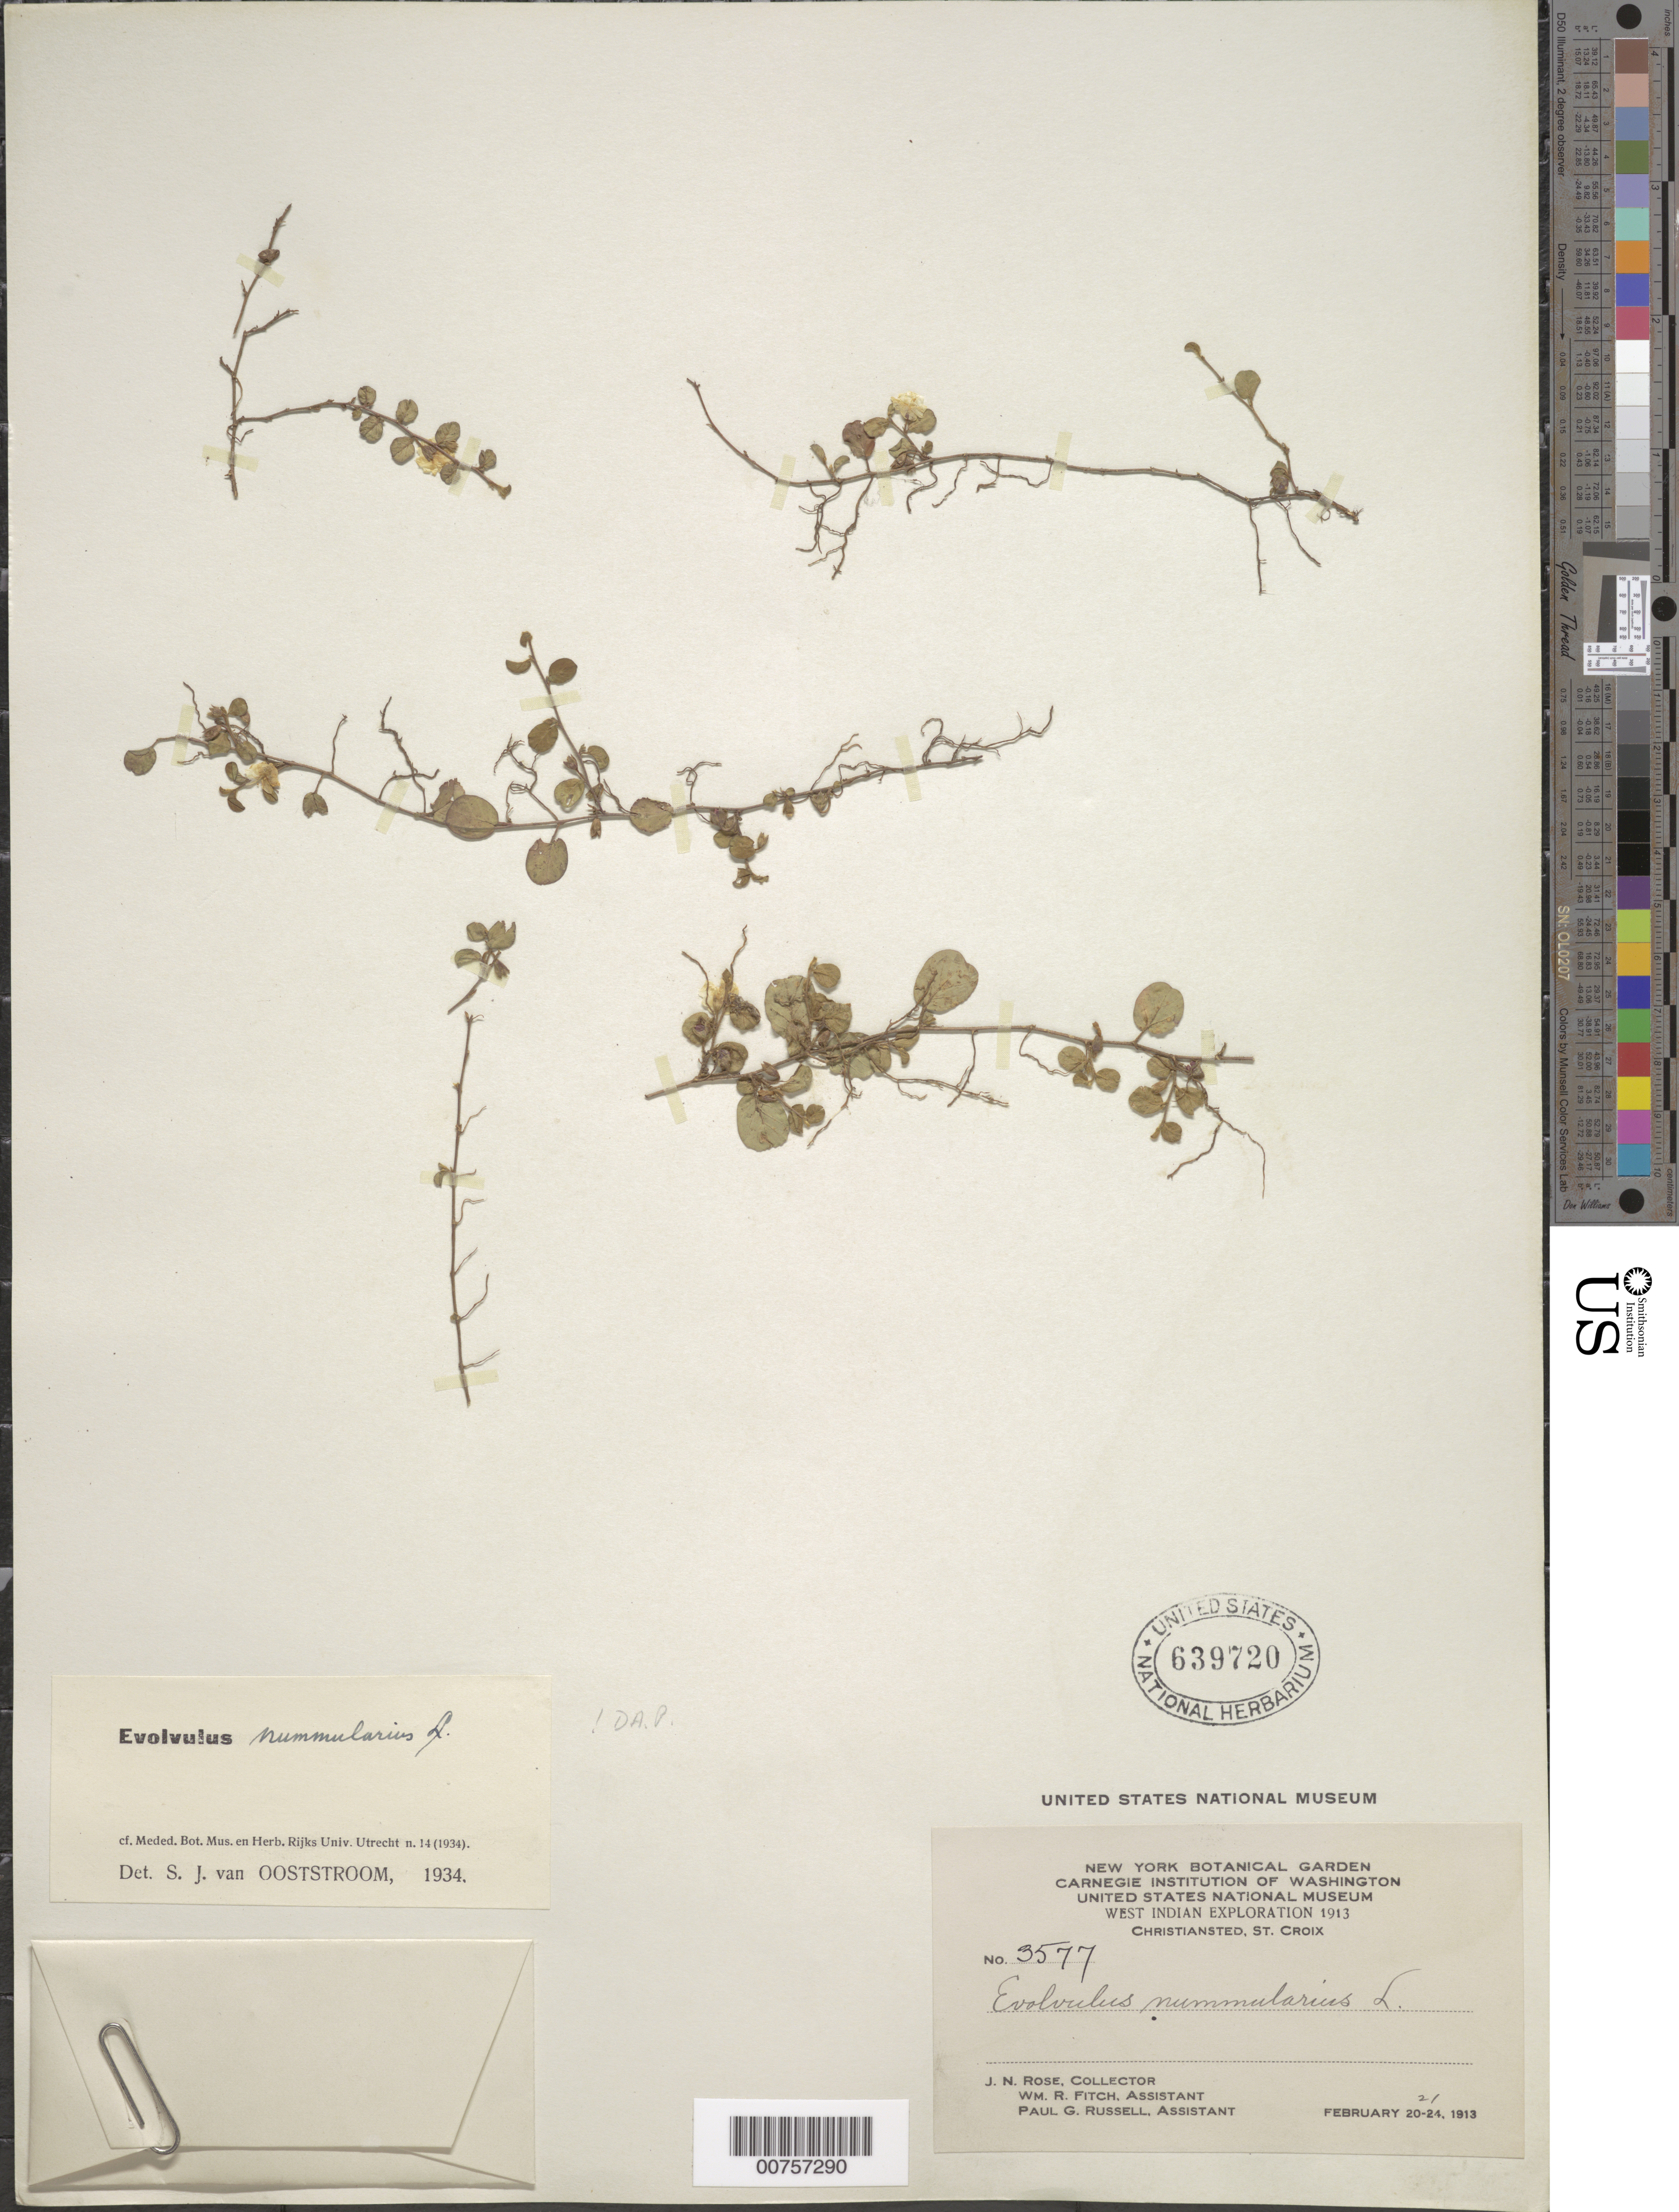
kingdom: Plantae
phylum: Tracheophyta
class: Magnoliopsida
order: Solanales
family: Convolvulaceae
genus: Evolvulus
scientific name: Evolvulus nummularius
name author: (L.) L.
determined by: Ooststroom, S. J. van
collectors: J. N. Rose, W. R. Fitch & P. G. Russell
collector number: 3577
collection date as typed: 20 Feb 1913 to 24 Feb 1913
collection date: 1913-02-20/1913-02-24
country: U.S. Virgin Islands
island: St. Croix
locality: Christiansted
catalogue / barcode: US 639720